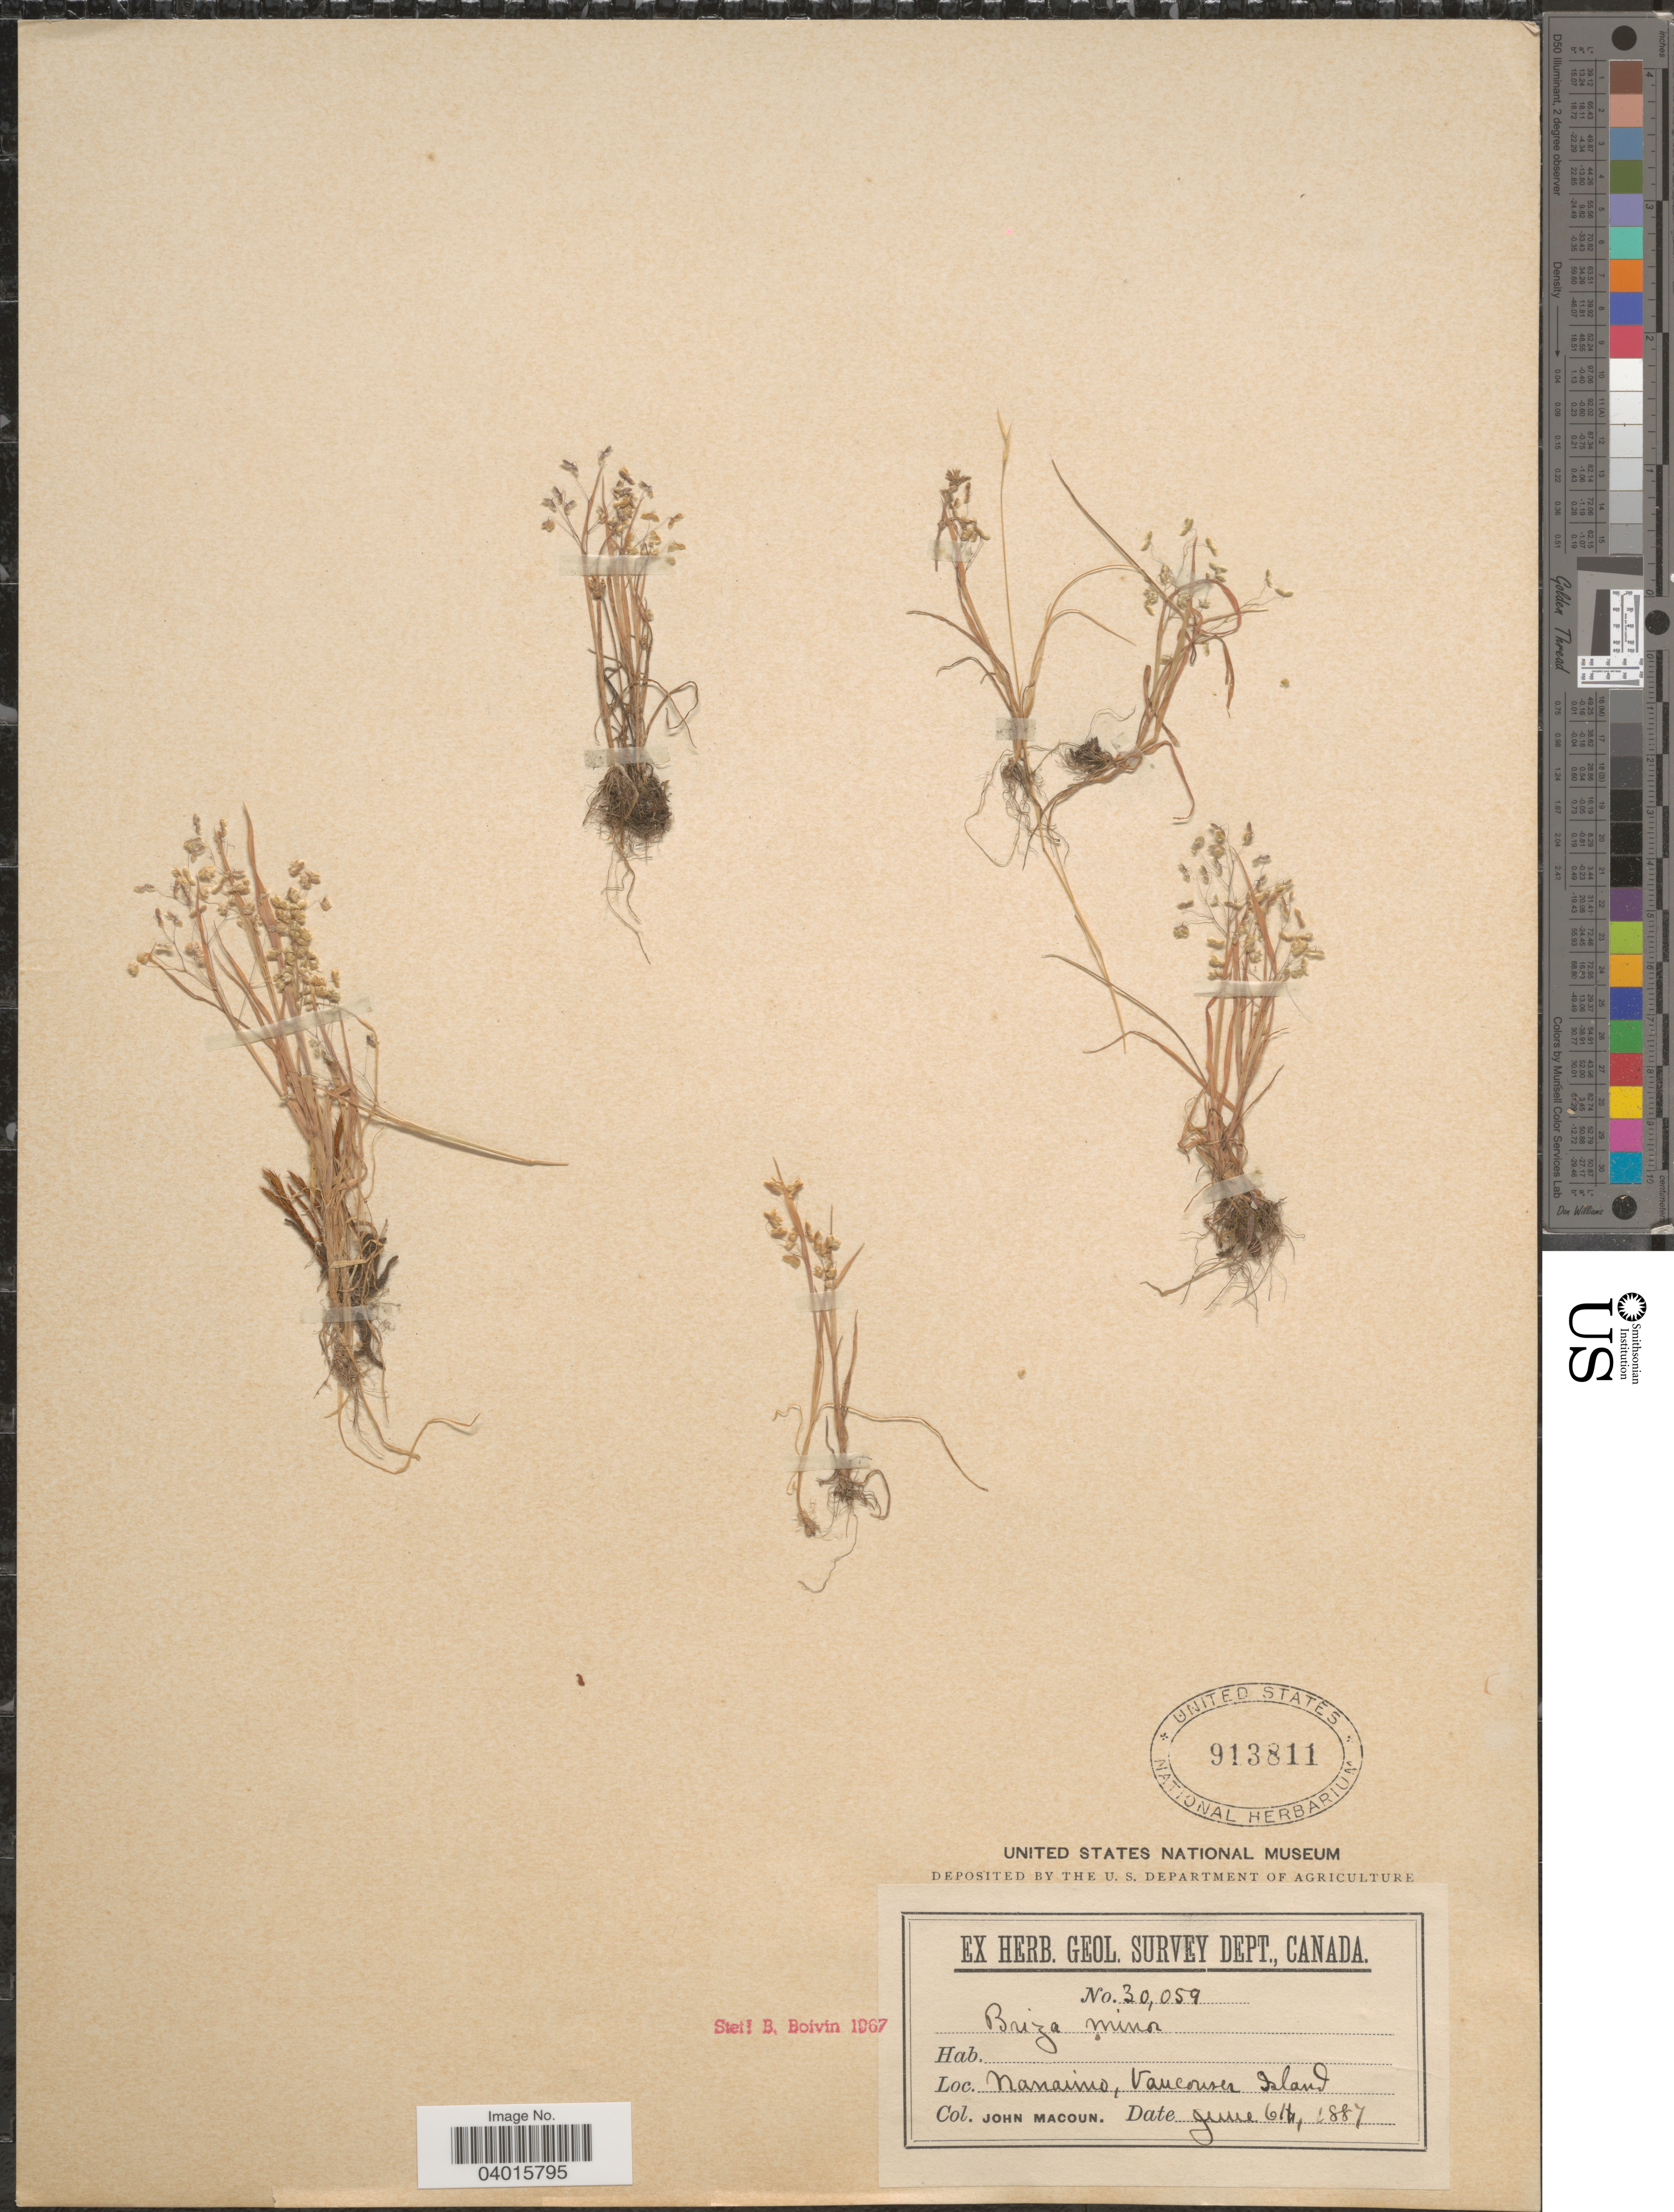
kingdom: Plantae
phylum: Tracheophyta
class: Liliopsida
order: Poales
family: Poaceae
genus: Briza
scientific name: Briza minor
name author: L.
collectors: J. Macoun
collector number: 30059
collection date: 1887-06-06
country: Canada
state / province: British Columbia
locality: Nanaimo, Vancouver Island.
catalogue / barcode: US 913811